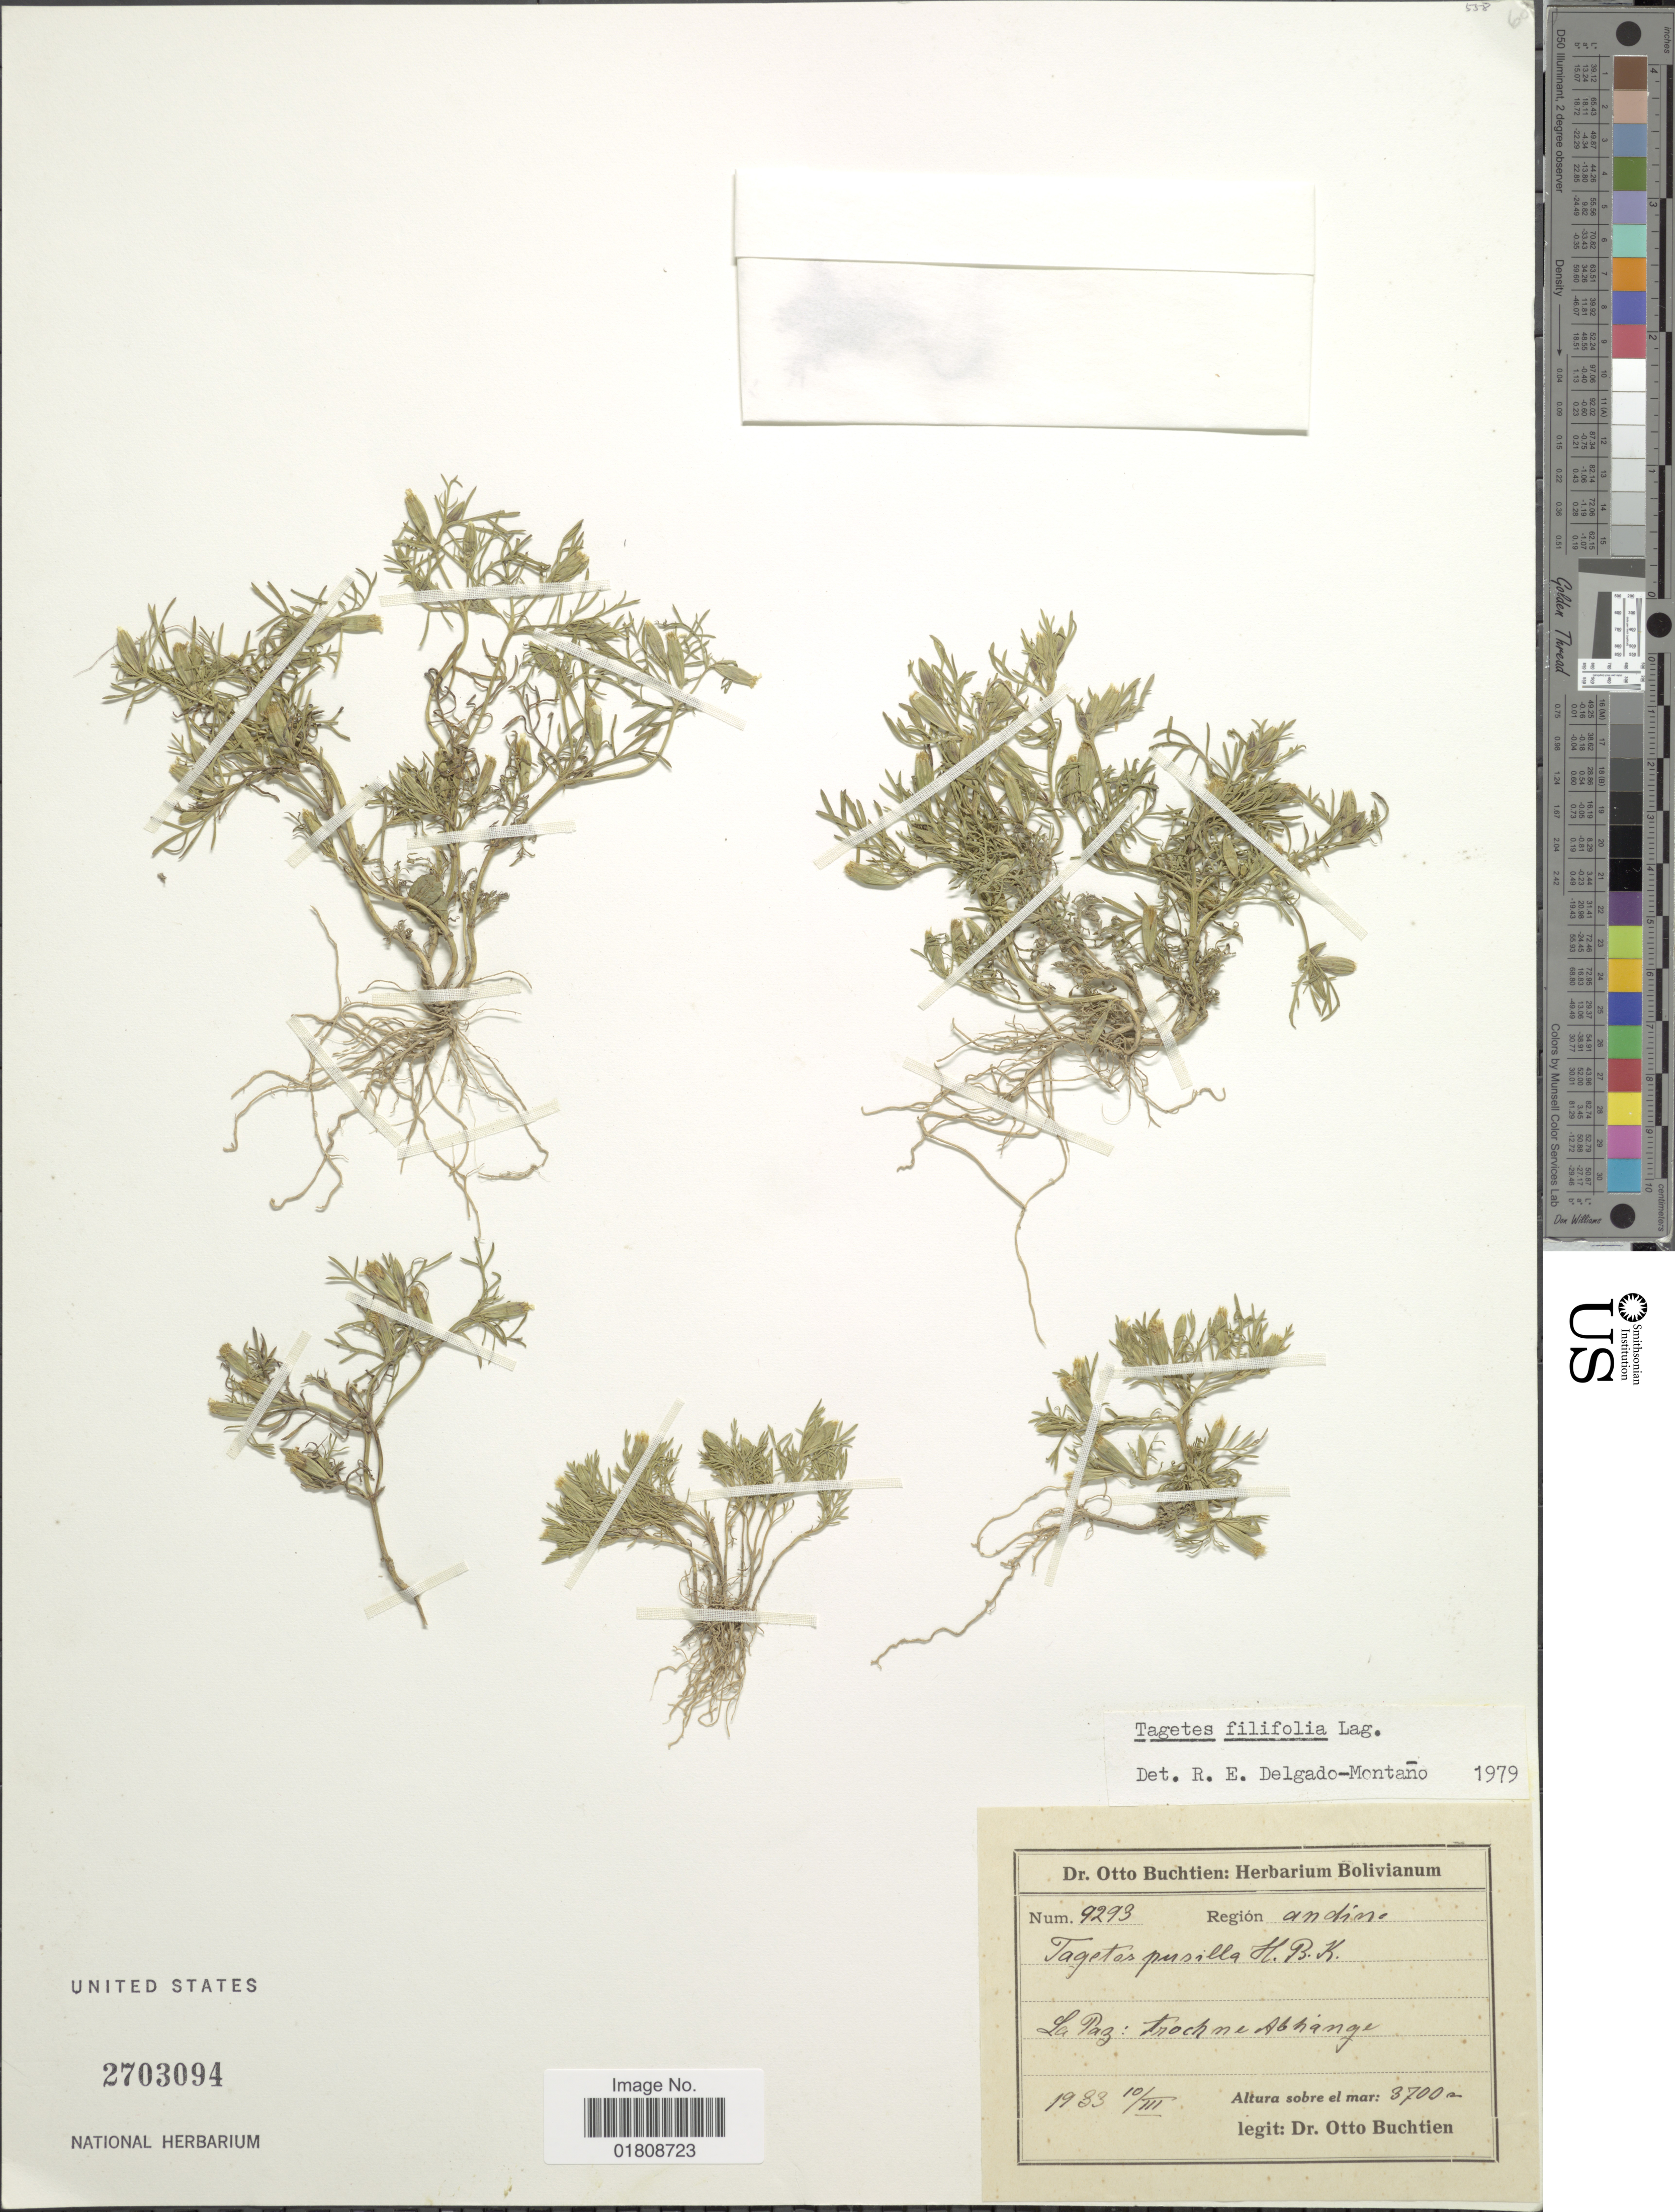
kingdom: Plantae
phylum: Tracheophyta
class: Magnoliopsida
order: Asterales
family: Asteraceae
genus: Tagetes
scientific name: Tagetes filifolia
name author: Lag.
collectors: O. Buchtien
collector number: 9293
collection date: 1933-03-10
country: Bolivia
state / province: La Paz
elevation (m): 3700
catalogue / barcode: US 2703094